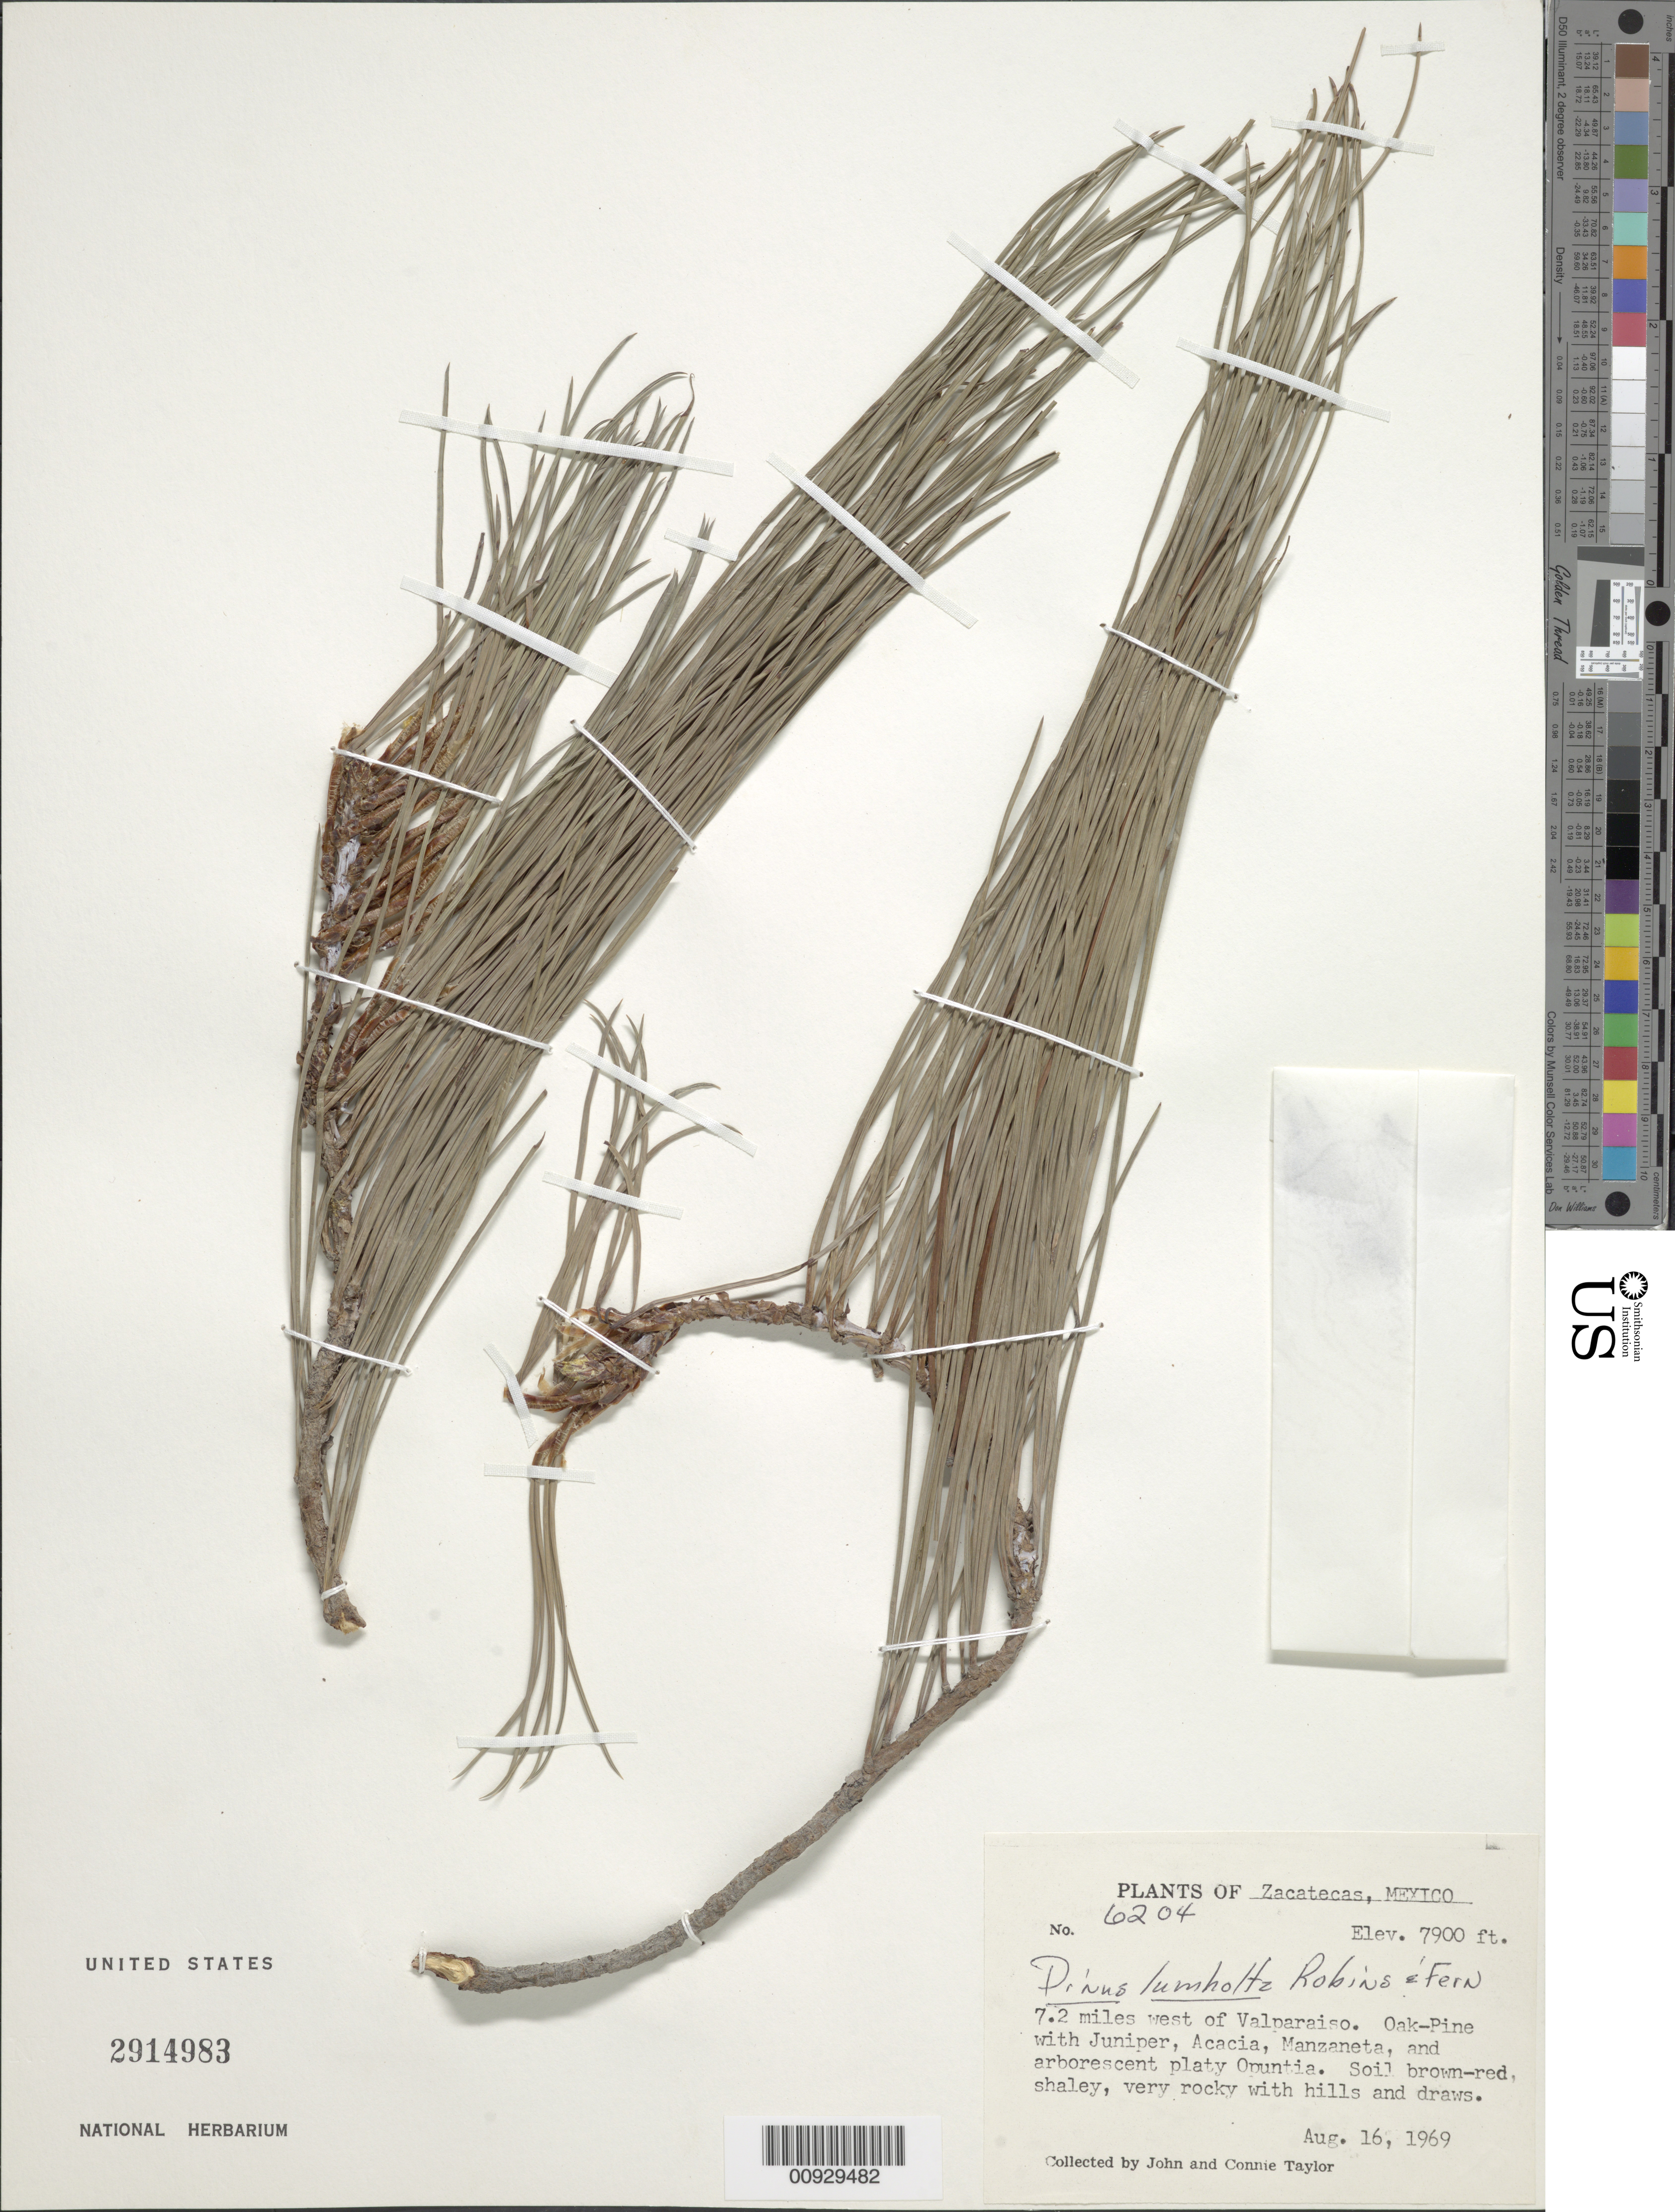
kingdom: Plantae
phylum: Tracheophyta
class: Pinopsida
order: Pinales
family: Pinaceae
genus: Pinus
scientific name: Pinus lumholtzii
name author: B.L. Rob. & Fernald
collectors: J. Taylor & C. Taylor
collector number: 6204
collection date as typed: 16 Aug 1969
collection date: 1969-08-16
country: Mexico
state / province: Zacatecas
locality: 7.2 miles west of Valparaiso.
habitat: Oak-Pine with Juniper, Acacia, Manzaneta, and arborescent platty Opuntia. Soil brown-red, shaley, very rocky with hills and draws.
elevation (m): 2408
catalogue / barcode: US 2914983